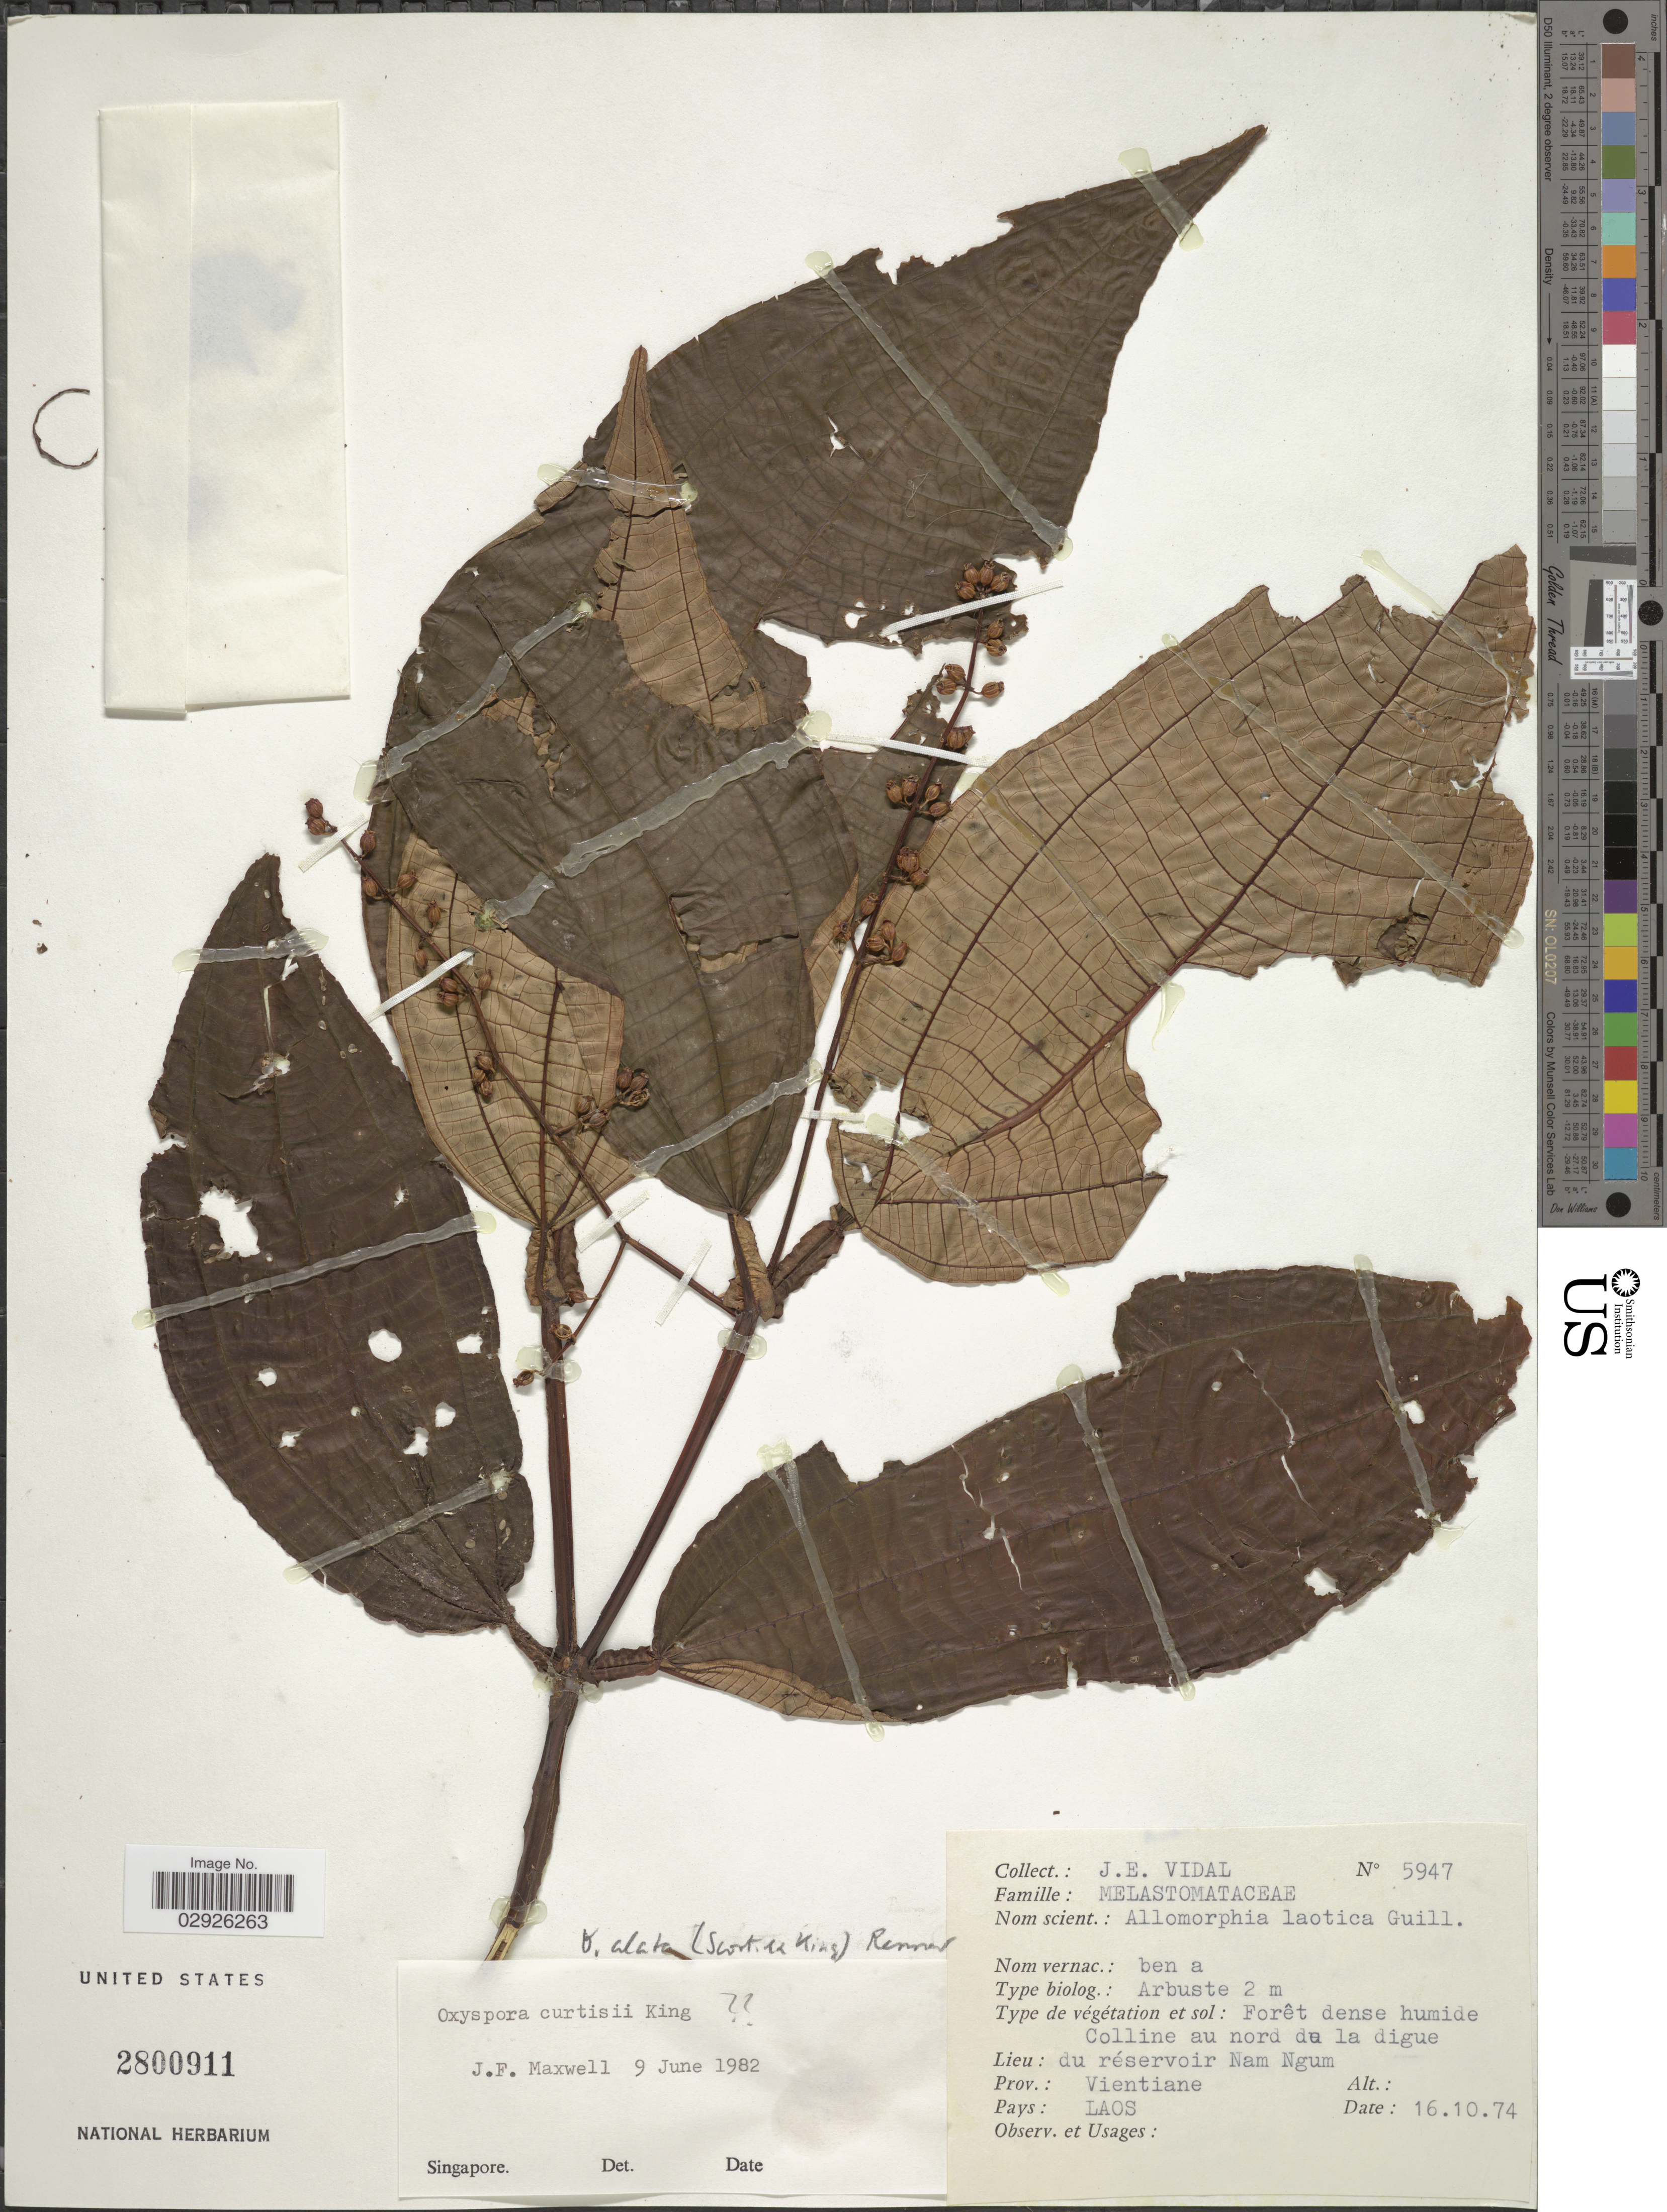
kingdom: Plantae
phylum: Tracheophyta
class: Magnoliopsida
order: Myrtales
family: Melastomataceae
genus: Oxyspora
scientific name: Oxyspora alata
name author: (Scort. ex King) J.F. Maxwell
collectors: J. E. Vidal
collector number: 5947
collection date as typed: Transcribed d/m/y: 16/10/74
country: Laos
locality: Du réservoir Nam Ngum, Prov.: Vientiane.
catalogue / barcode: US 2800911